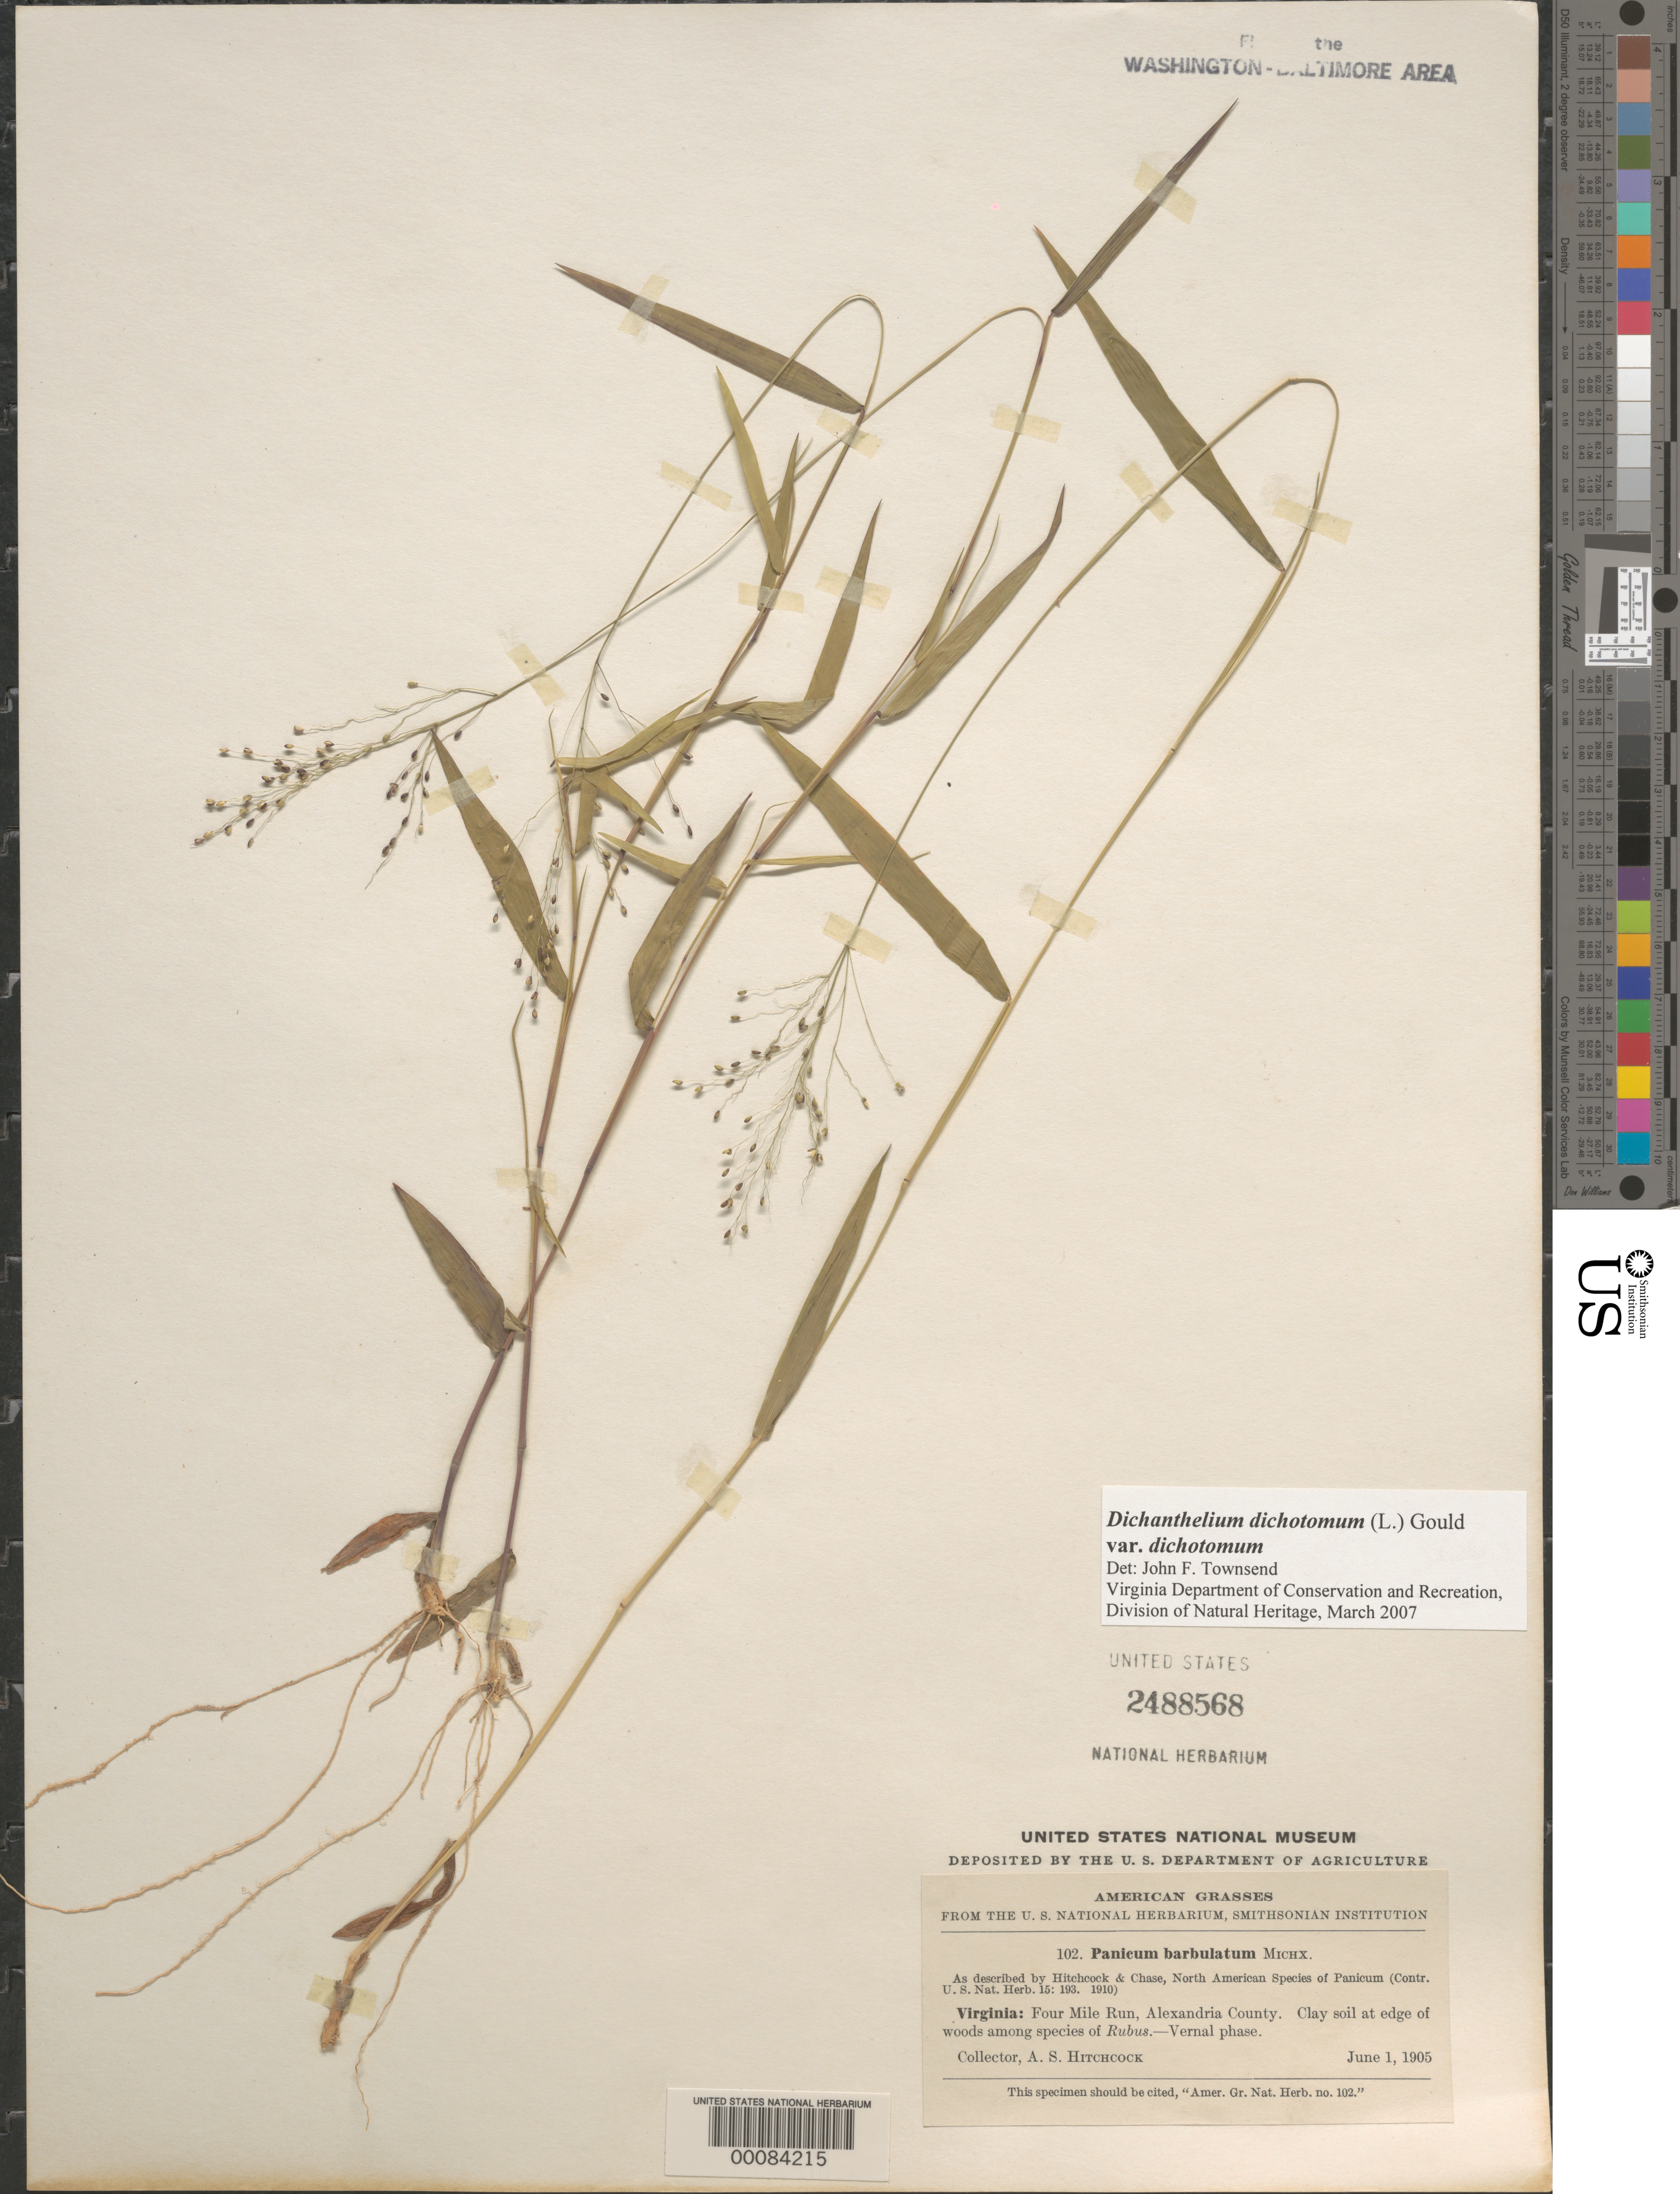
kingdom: Plantae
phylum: Tracheophyta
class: Liliopsida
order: Poales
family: Poaceae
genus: Dichanthelium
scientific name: Dichanthelium dichotomum var. dichotomum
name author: (L.) Gould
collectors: A. S. Hitchcock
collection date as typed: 01 Jun 1905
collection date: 1905-06-01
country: United States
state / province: Virginia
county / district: Arlington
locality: Four Mile Run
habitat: Clay soil at edge of woods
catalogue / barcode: US 2488568